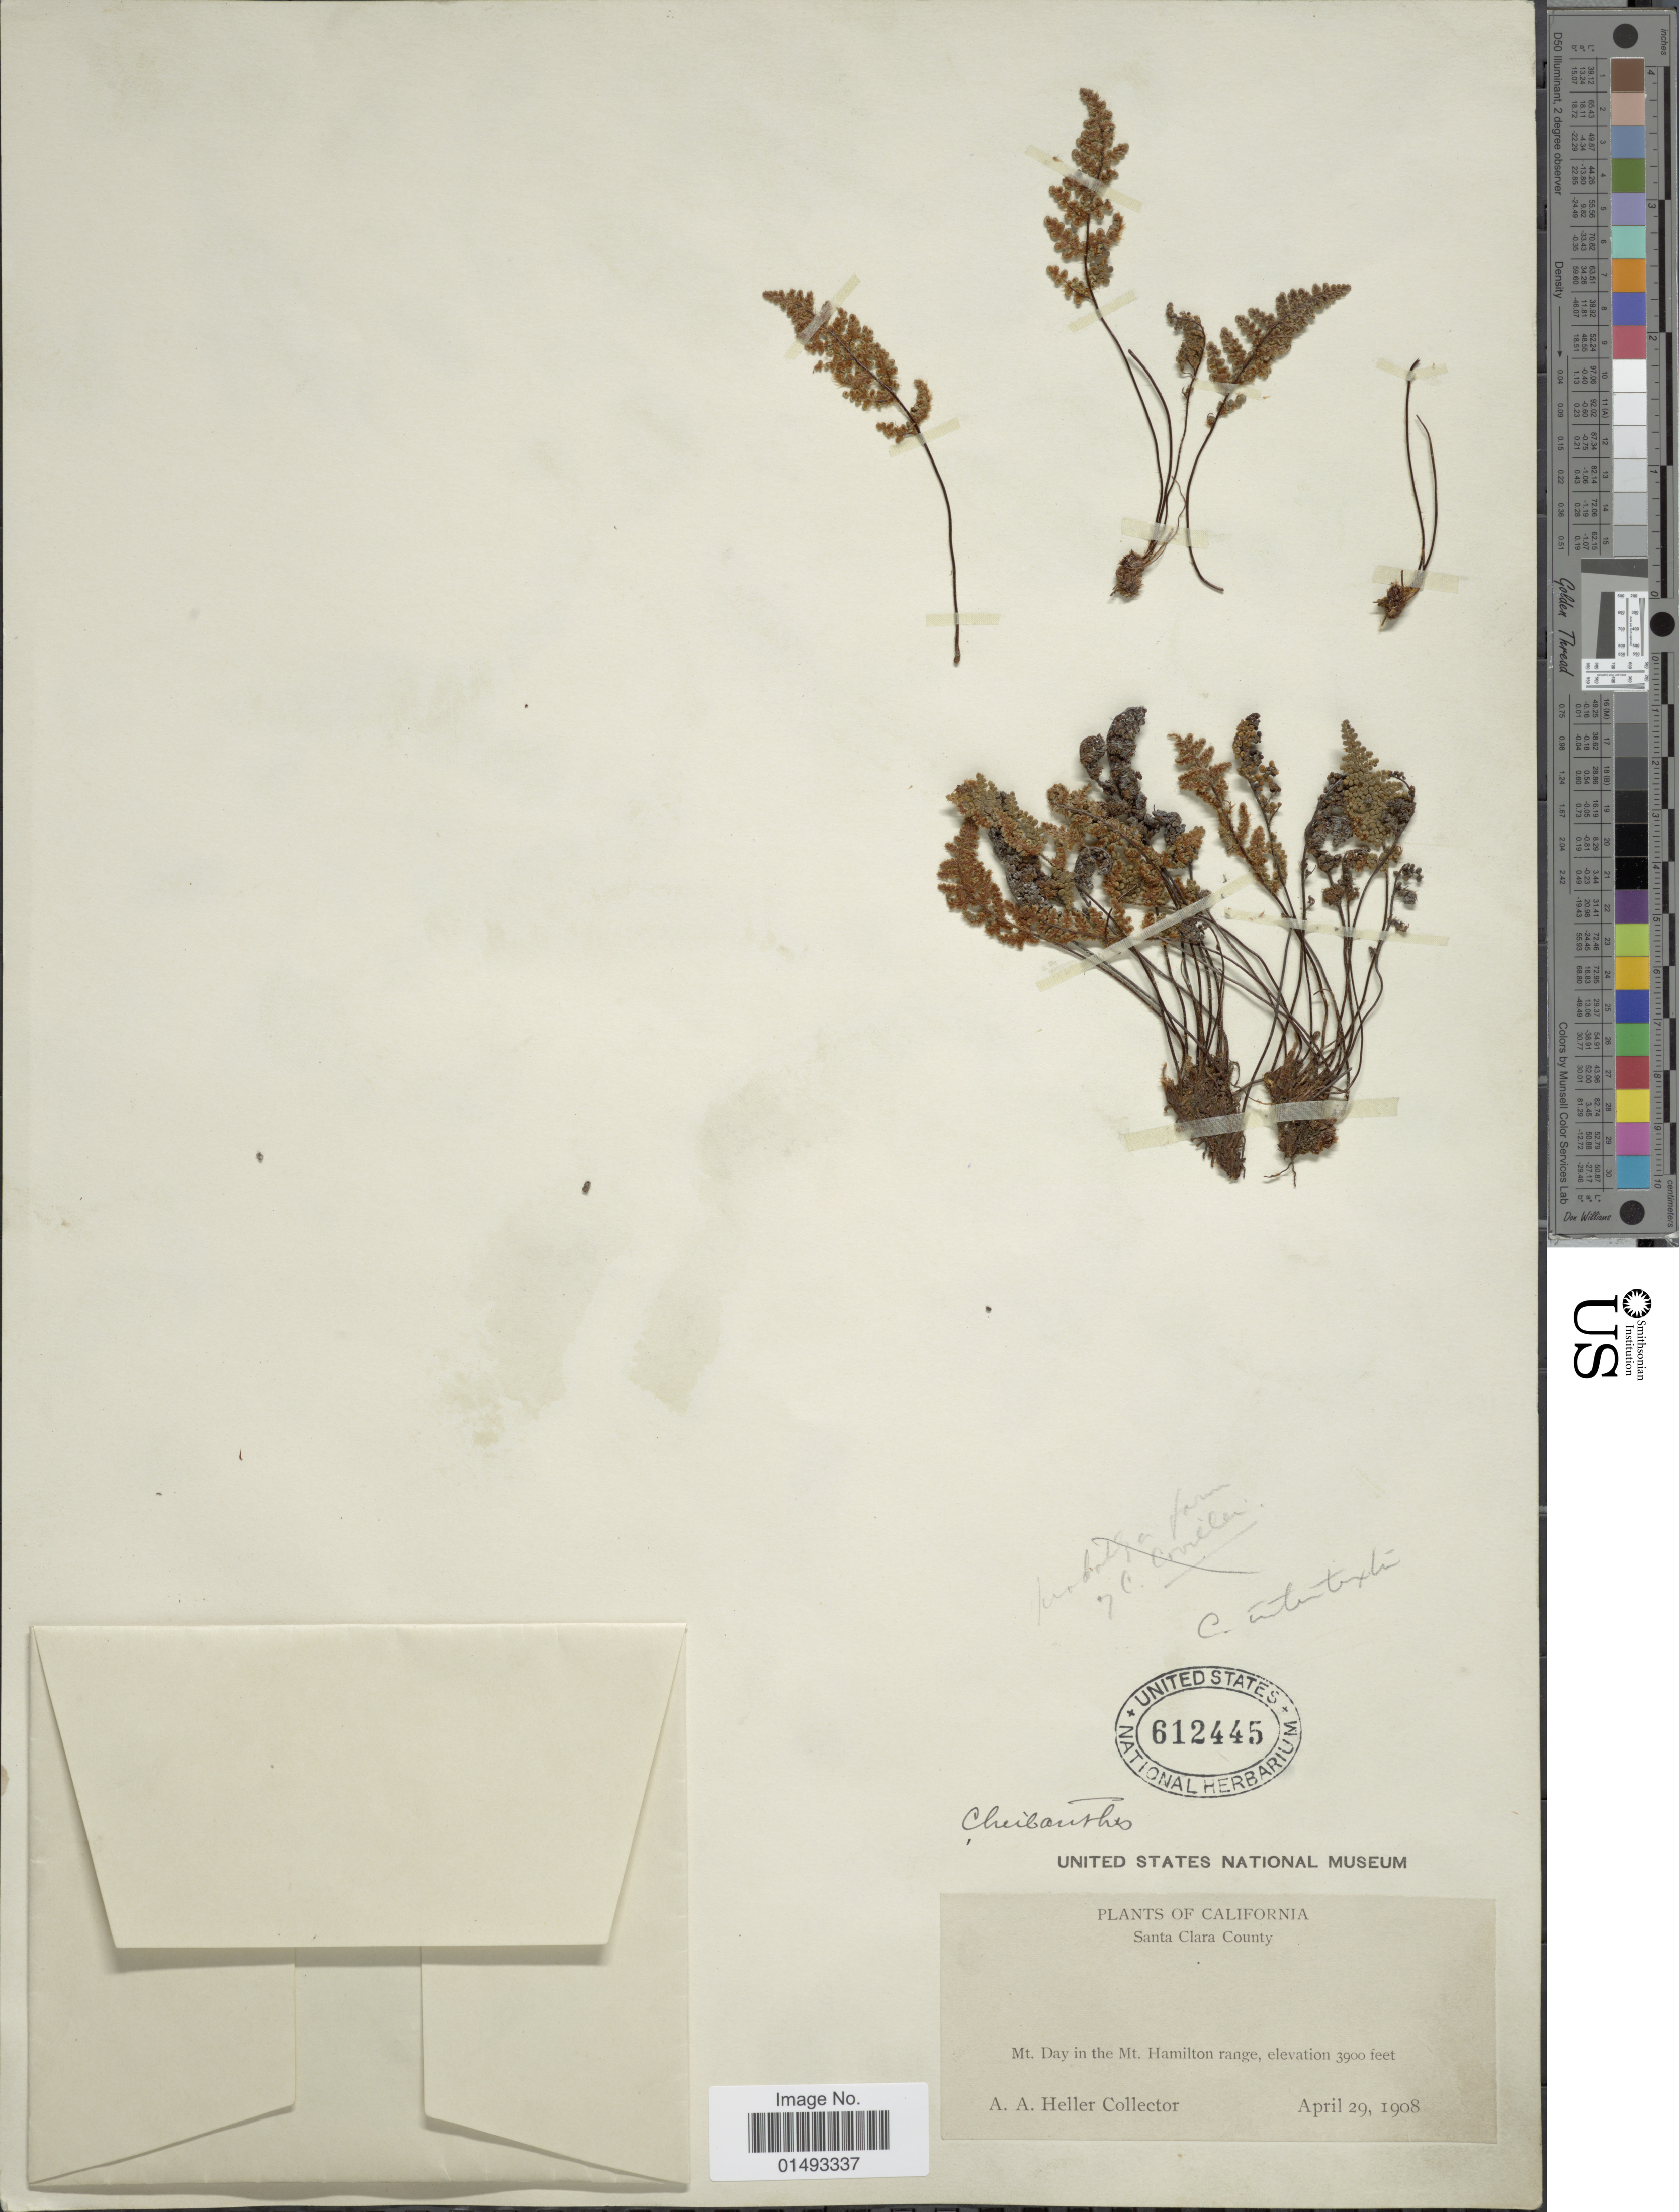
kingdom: Plantae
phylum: Tracheophyta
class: Polypodiopsida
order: Polypodiales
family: Pteridaceae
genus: Myriopteris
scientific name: Myriopteris intertexta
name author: (Maxon) Grusz & Windham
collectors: A. A. Heller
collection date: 1908-04-29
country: United States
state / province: California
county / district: Santa Clara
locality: Santa Clara County, Mt Day in the Mt Hamilton range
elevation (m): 1189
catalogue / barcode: US 612445